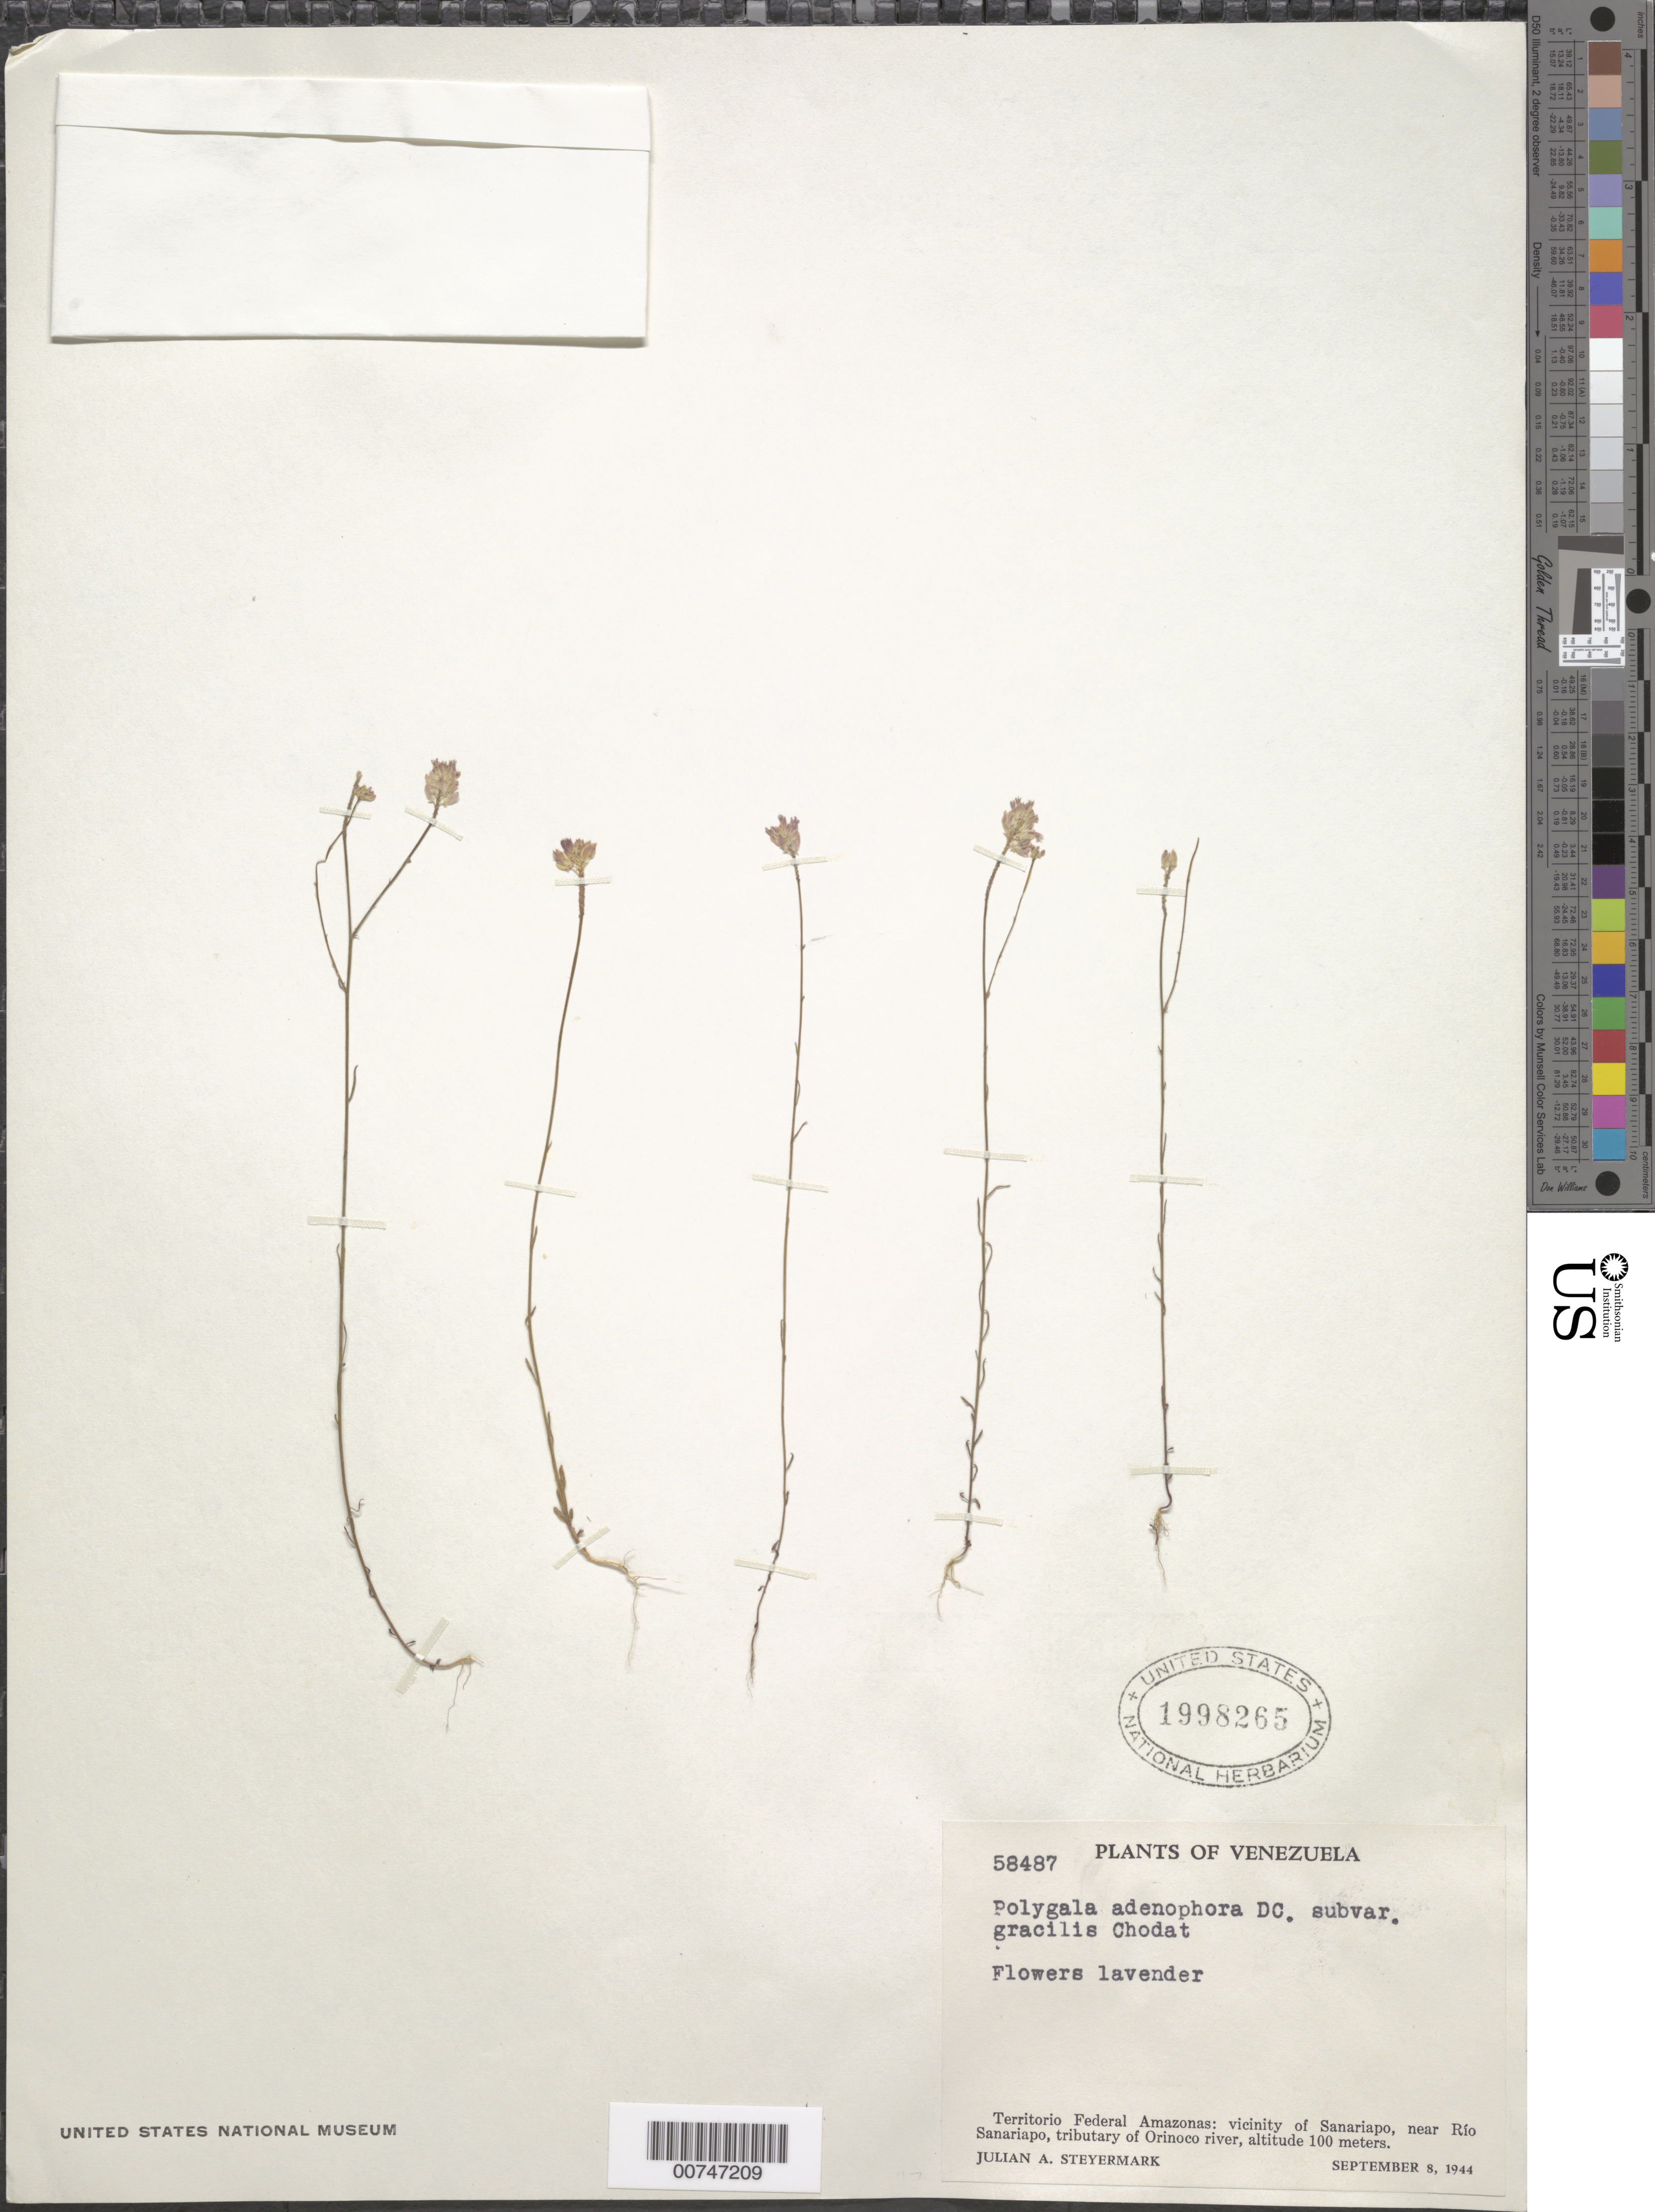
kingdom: Plantae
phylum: Tracheophyta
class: Magnoliopsida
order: Fabales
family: Polygalaceae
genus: Polygala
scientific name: Polygala adenophora subvar. gracilis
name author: Chodat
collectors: J. Steyermark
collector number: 58487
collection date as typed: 8-Sep-44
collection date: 1944-09-08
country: Venezuela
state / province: Amazonas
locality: Sanariapo, near Río Sanariapo (tributary of Orinoco R.)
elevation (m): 100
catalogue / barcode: US 1998265